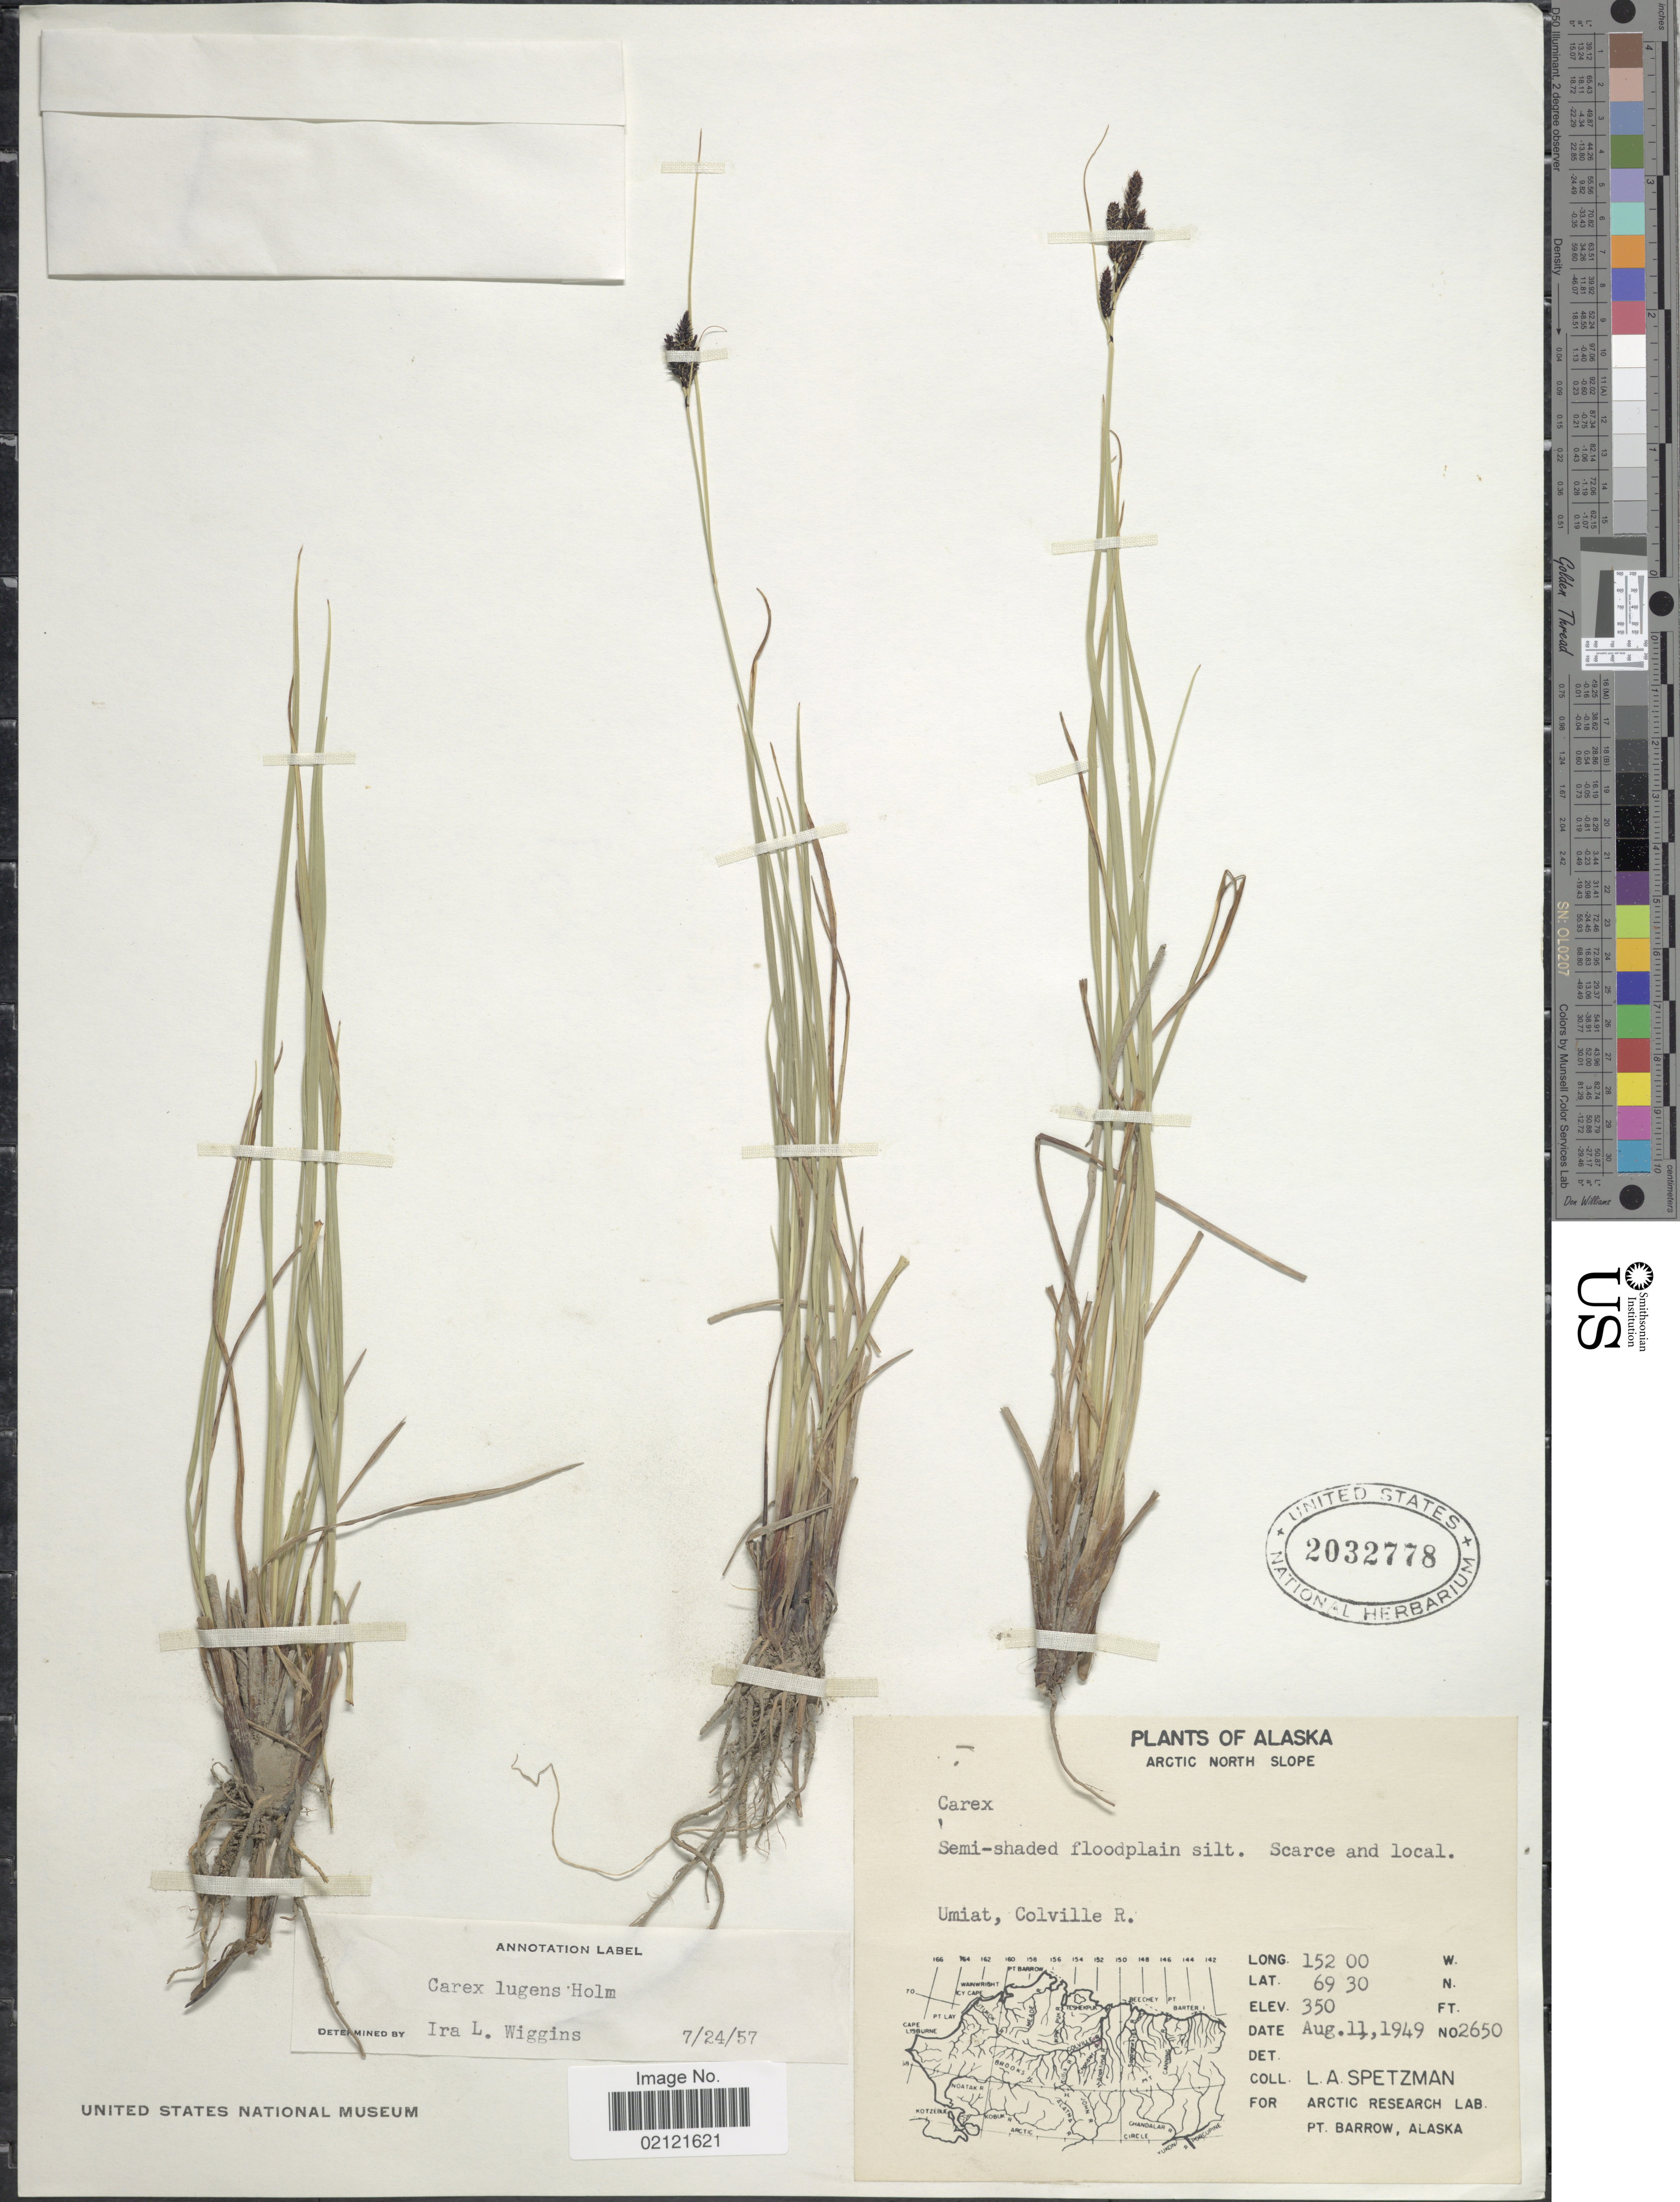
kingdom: Plantae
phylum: Tracheophyta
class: Liliopsida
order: Poales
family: Cyperaceae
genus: Carex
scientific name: Carex bigelowii subsp. lugens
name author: (Holm) T.V. Egorova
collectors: L. Spetzman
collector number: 2650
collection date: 1949-08-11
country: United States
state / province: Alaska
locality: Arctic North Slope, Umiat, Colville R.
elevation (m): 107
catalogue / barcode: US 2032778